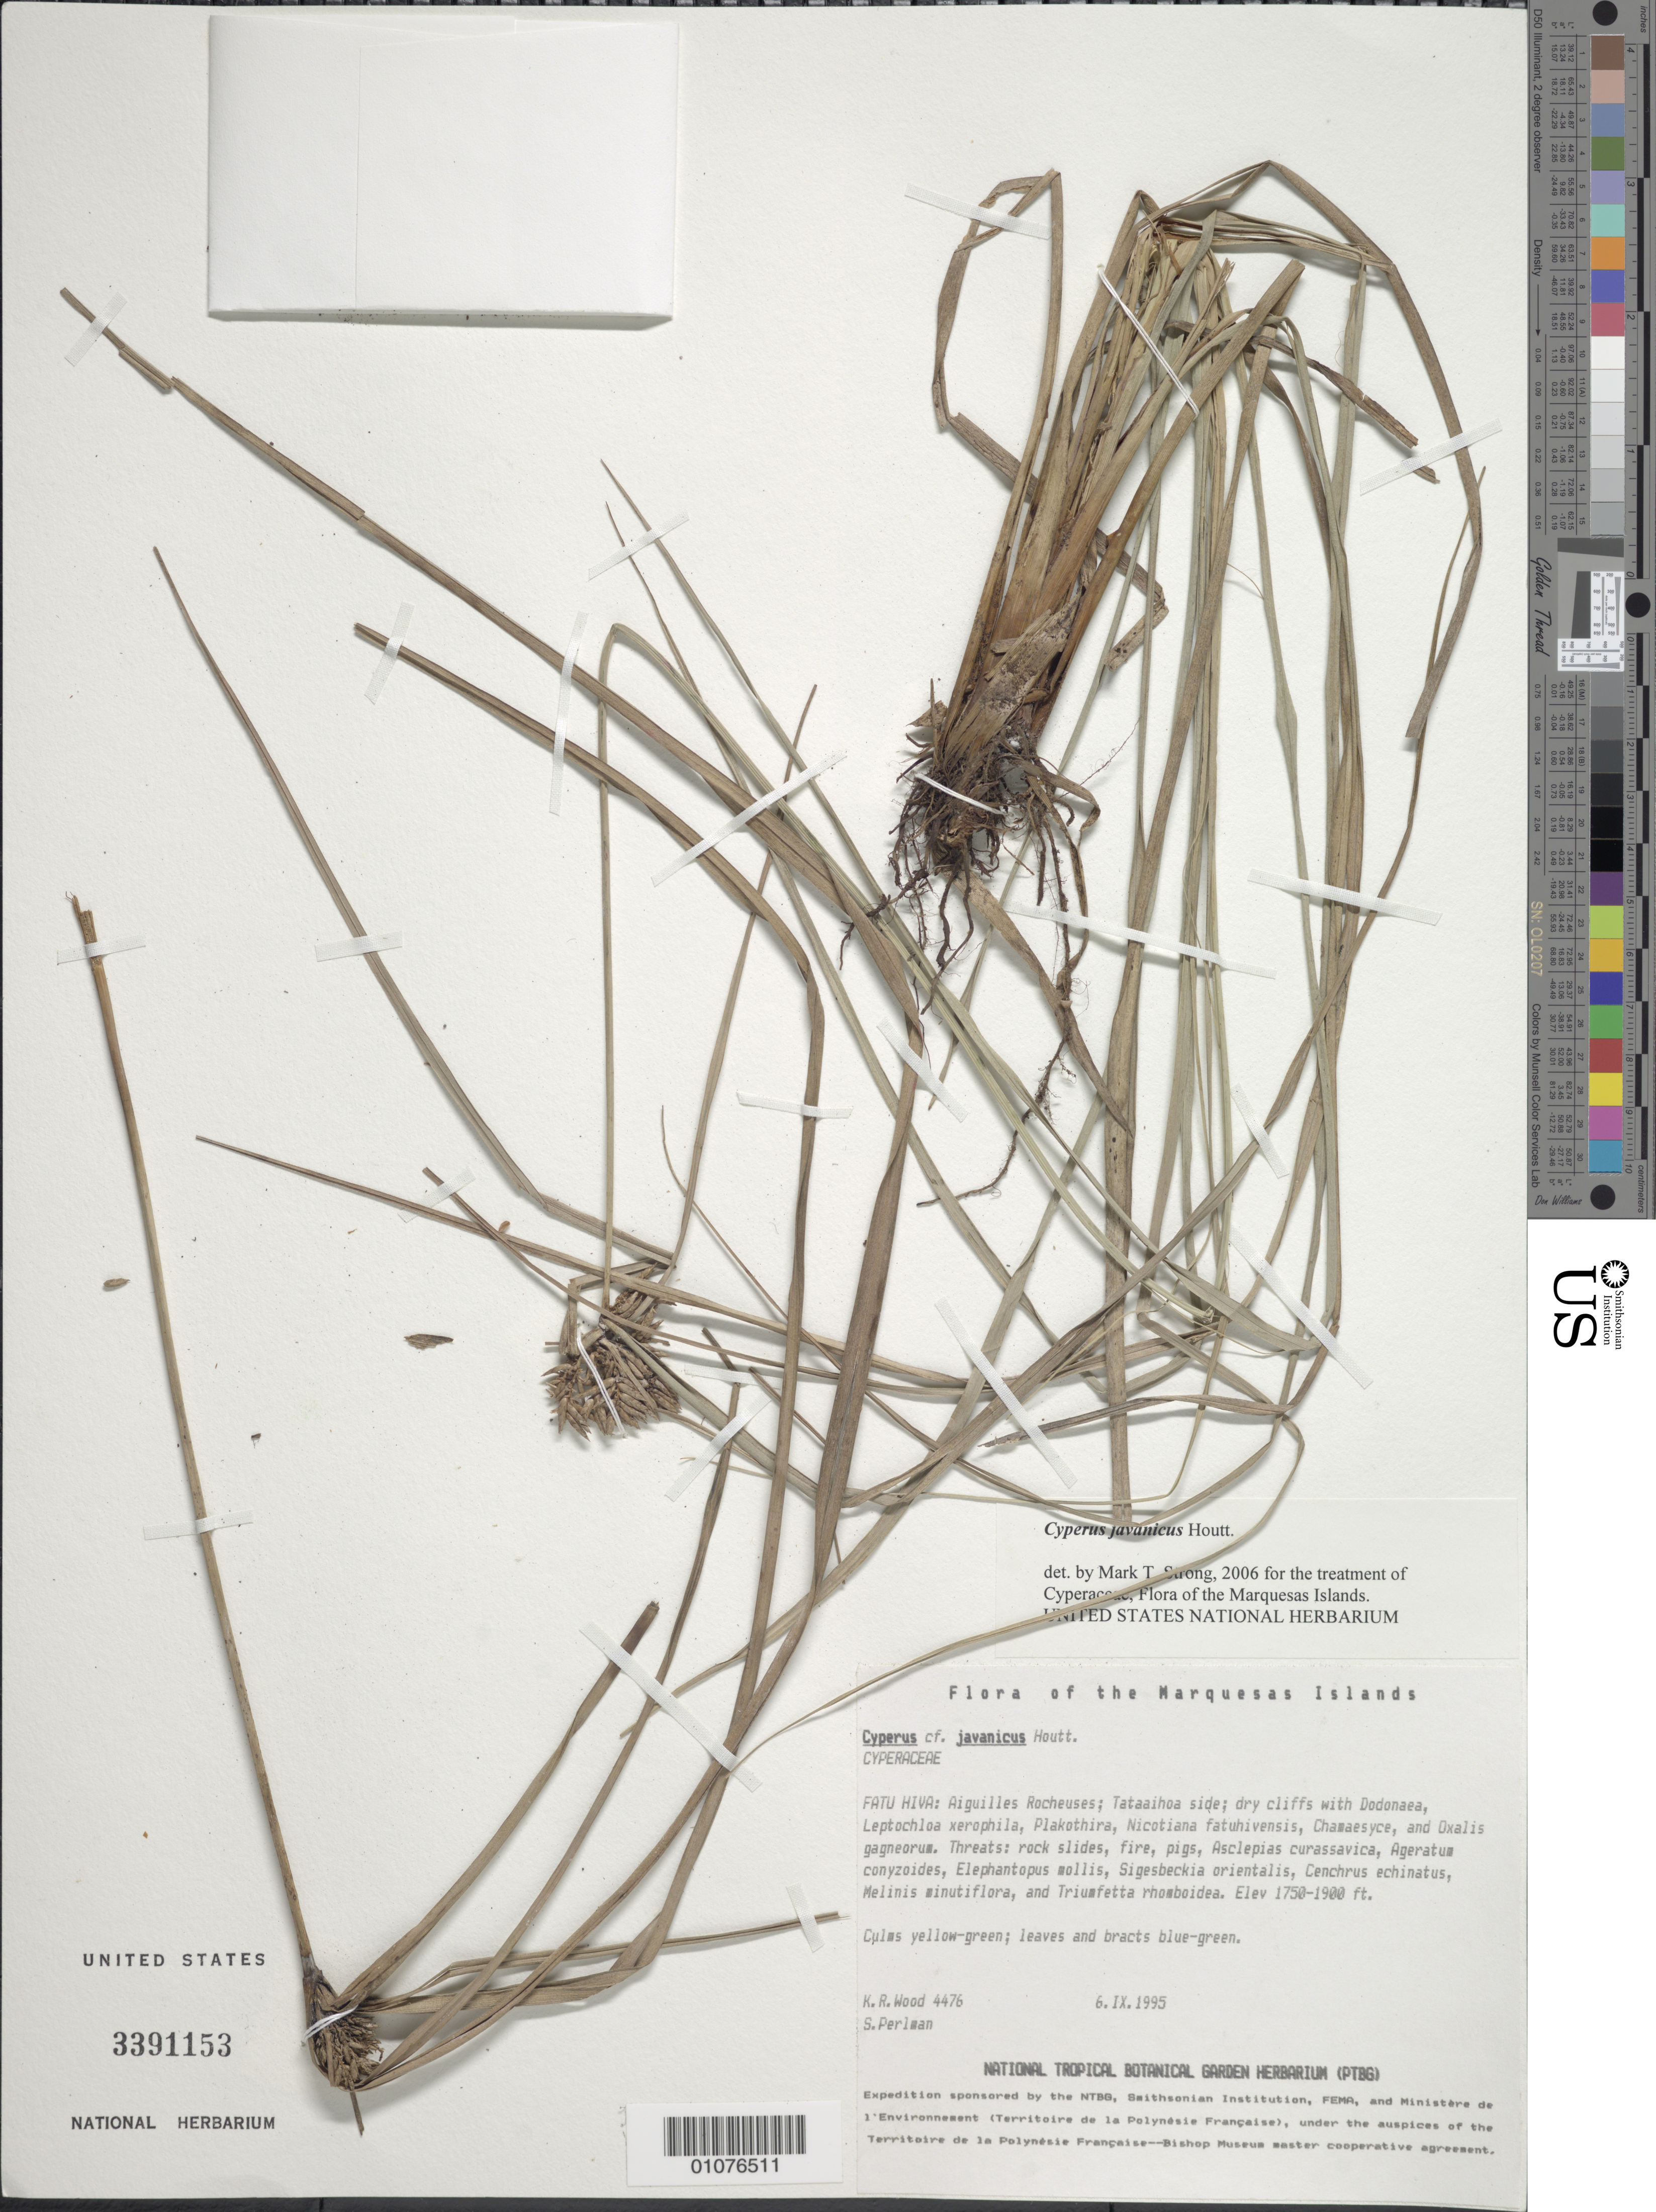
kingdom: Plantae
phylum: Tracheophyta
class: Liliopsida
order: Poales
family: Cyperaceae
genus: Cyperus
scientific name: Cyperus javanicus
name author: Houtt.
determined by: Lorence, David H., (PTBG), National Tropical Botanical Garden (UNITED STATES)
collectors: K. R. Wood & S. P. Perlman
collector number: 4476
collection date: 1995-09-06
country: French Polynesia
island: Fatu Hiva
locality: Aiguilles Rocheuses, Tataaihoa side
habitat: Dry cliffs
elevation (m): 533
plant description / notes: Rockslides, fire, pigs, Asclepias curassavica, Ageratina conyzoides, Elaphantopsis mollis, Siegesbeckia orientalis, Cenchrus echinatus, Melinus minutiflora, Triumphetta rhomboidea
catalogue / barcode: US 3391153